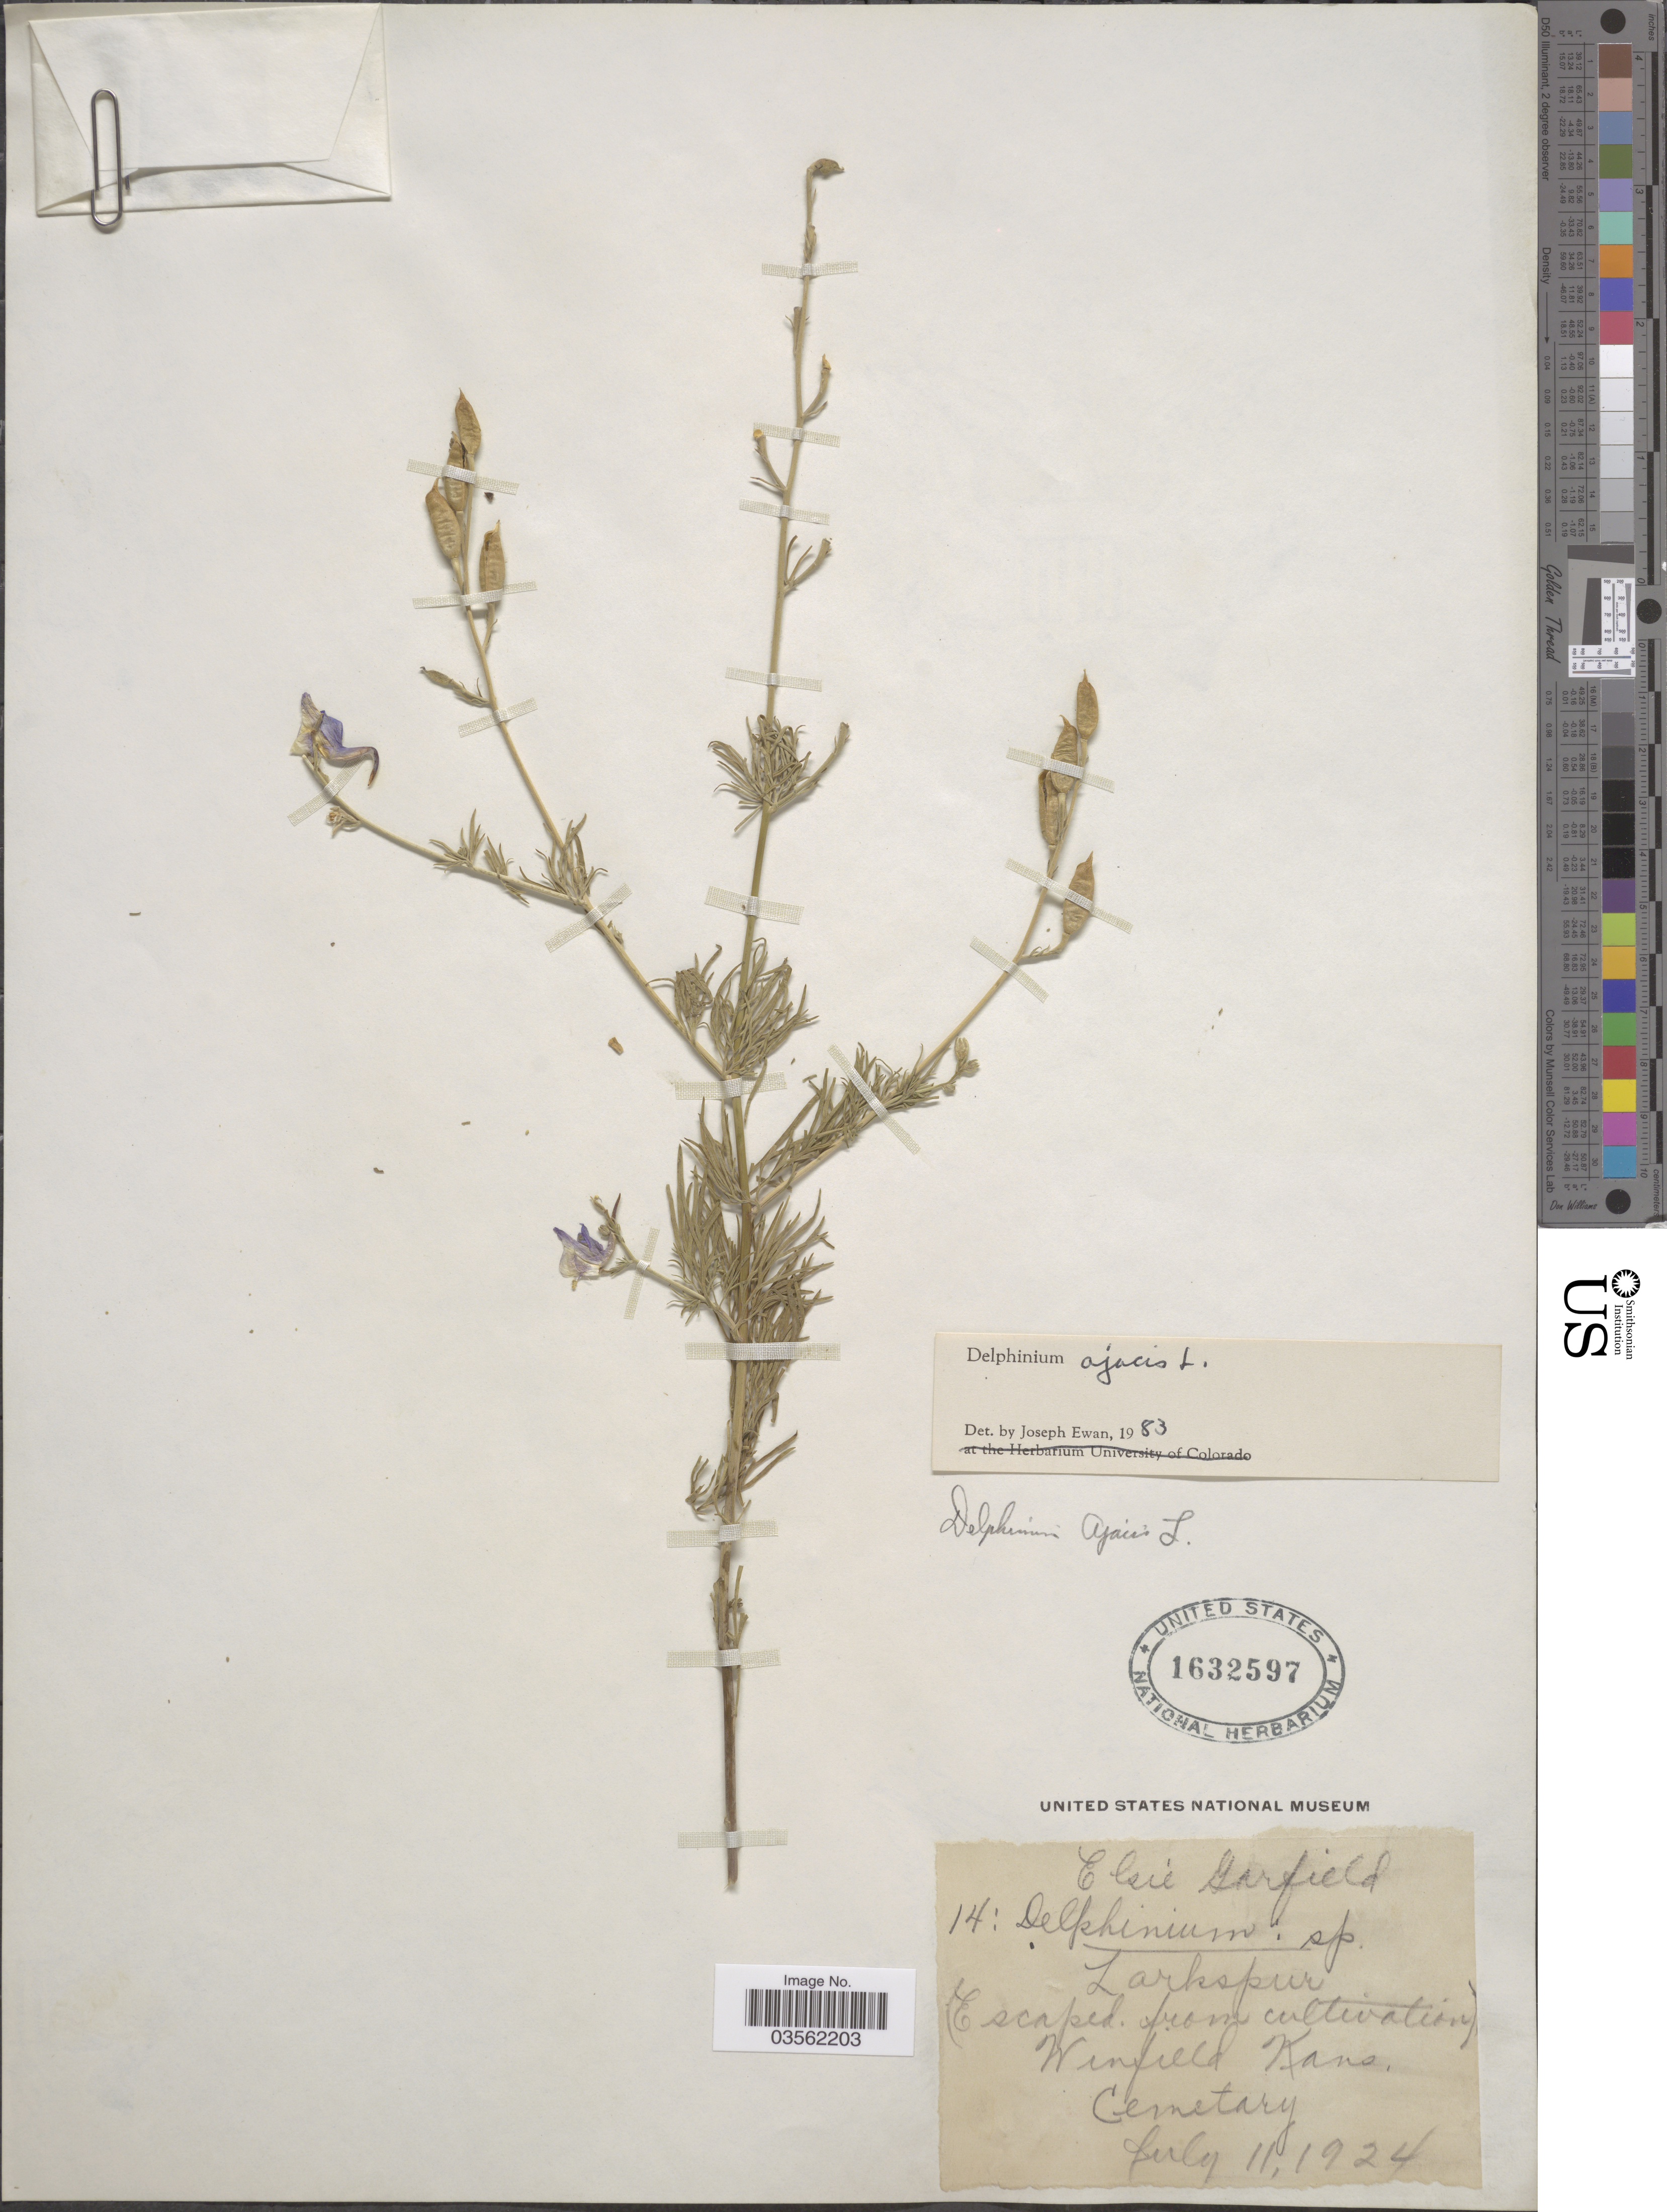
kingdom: Plantae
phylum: Tracheophyta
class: Magnoliopsida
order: Ranunculales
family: Ranunculaceae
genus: Delphinium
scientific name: Delphinium ajacis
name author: L.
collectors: E. Garfield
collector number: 14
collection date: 1924-07-11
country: United States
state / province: Kansas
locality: Larkspur. Winfield Kans. Cemetary.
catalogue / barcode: US 1632597